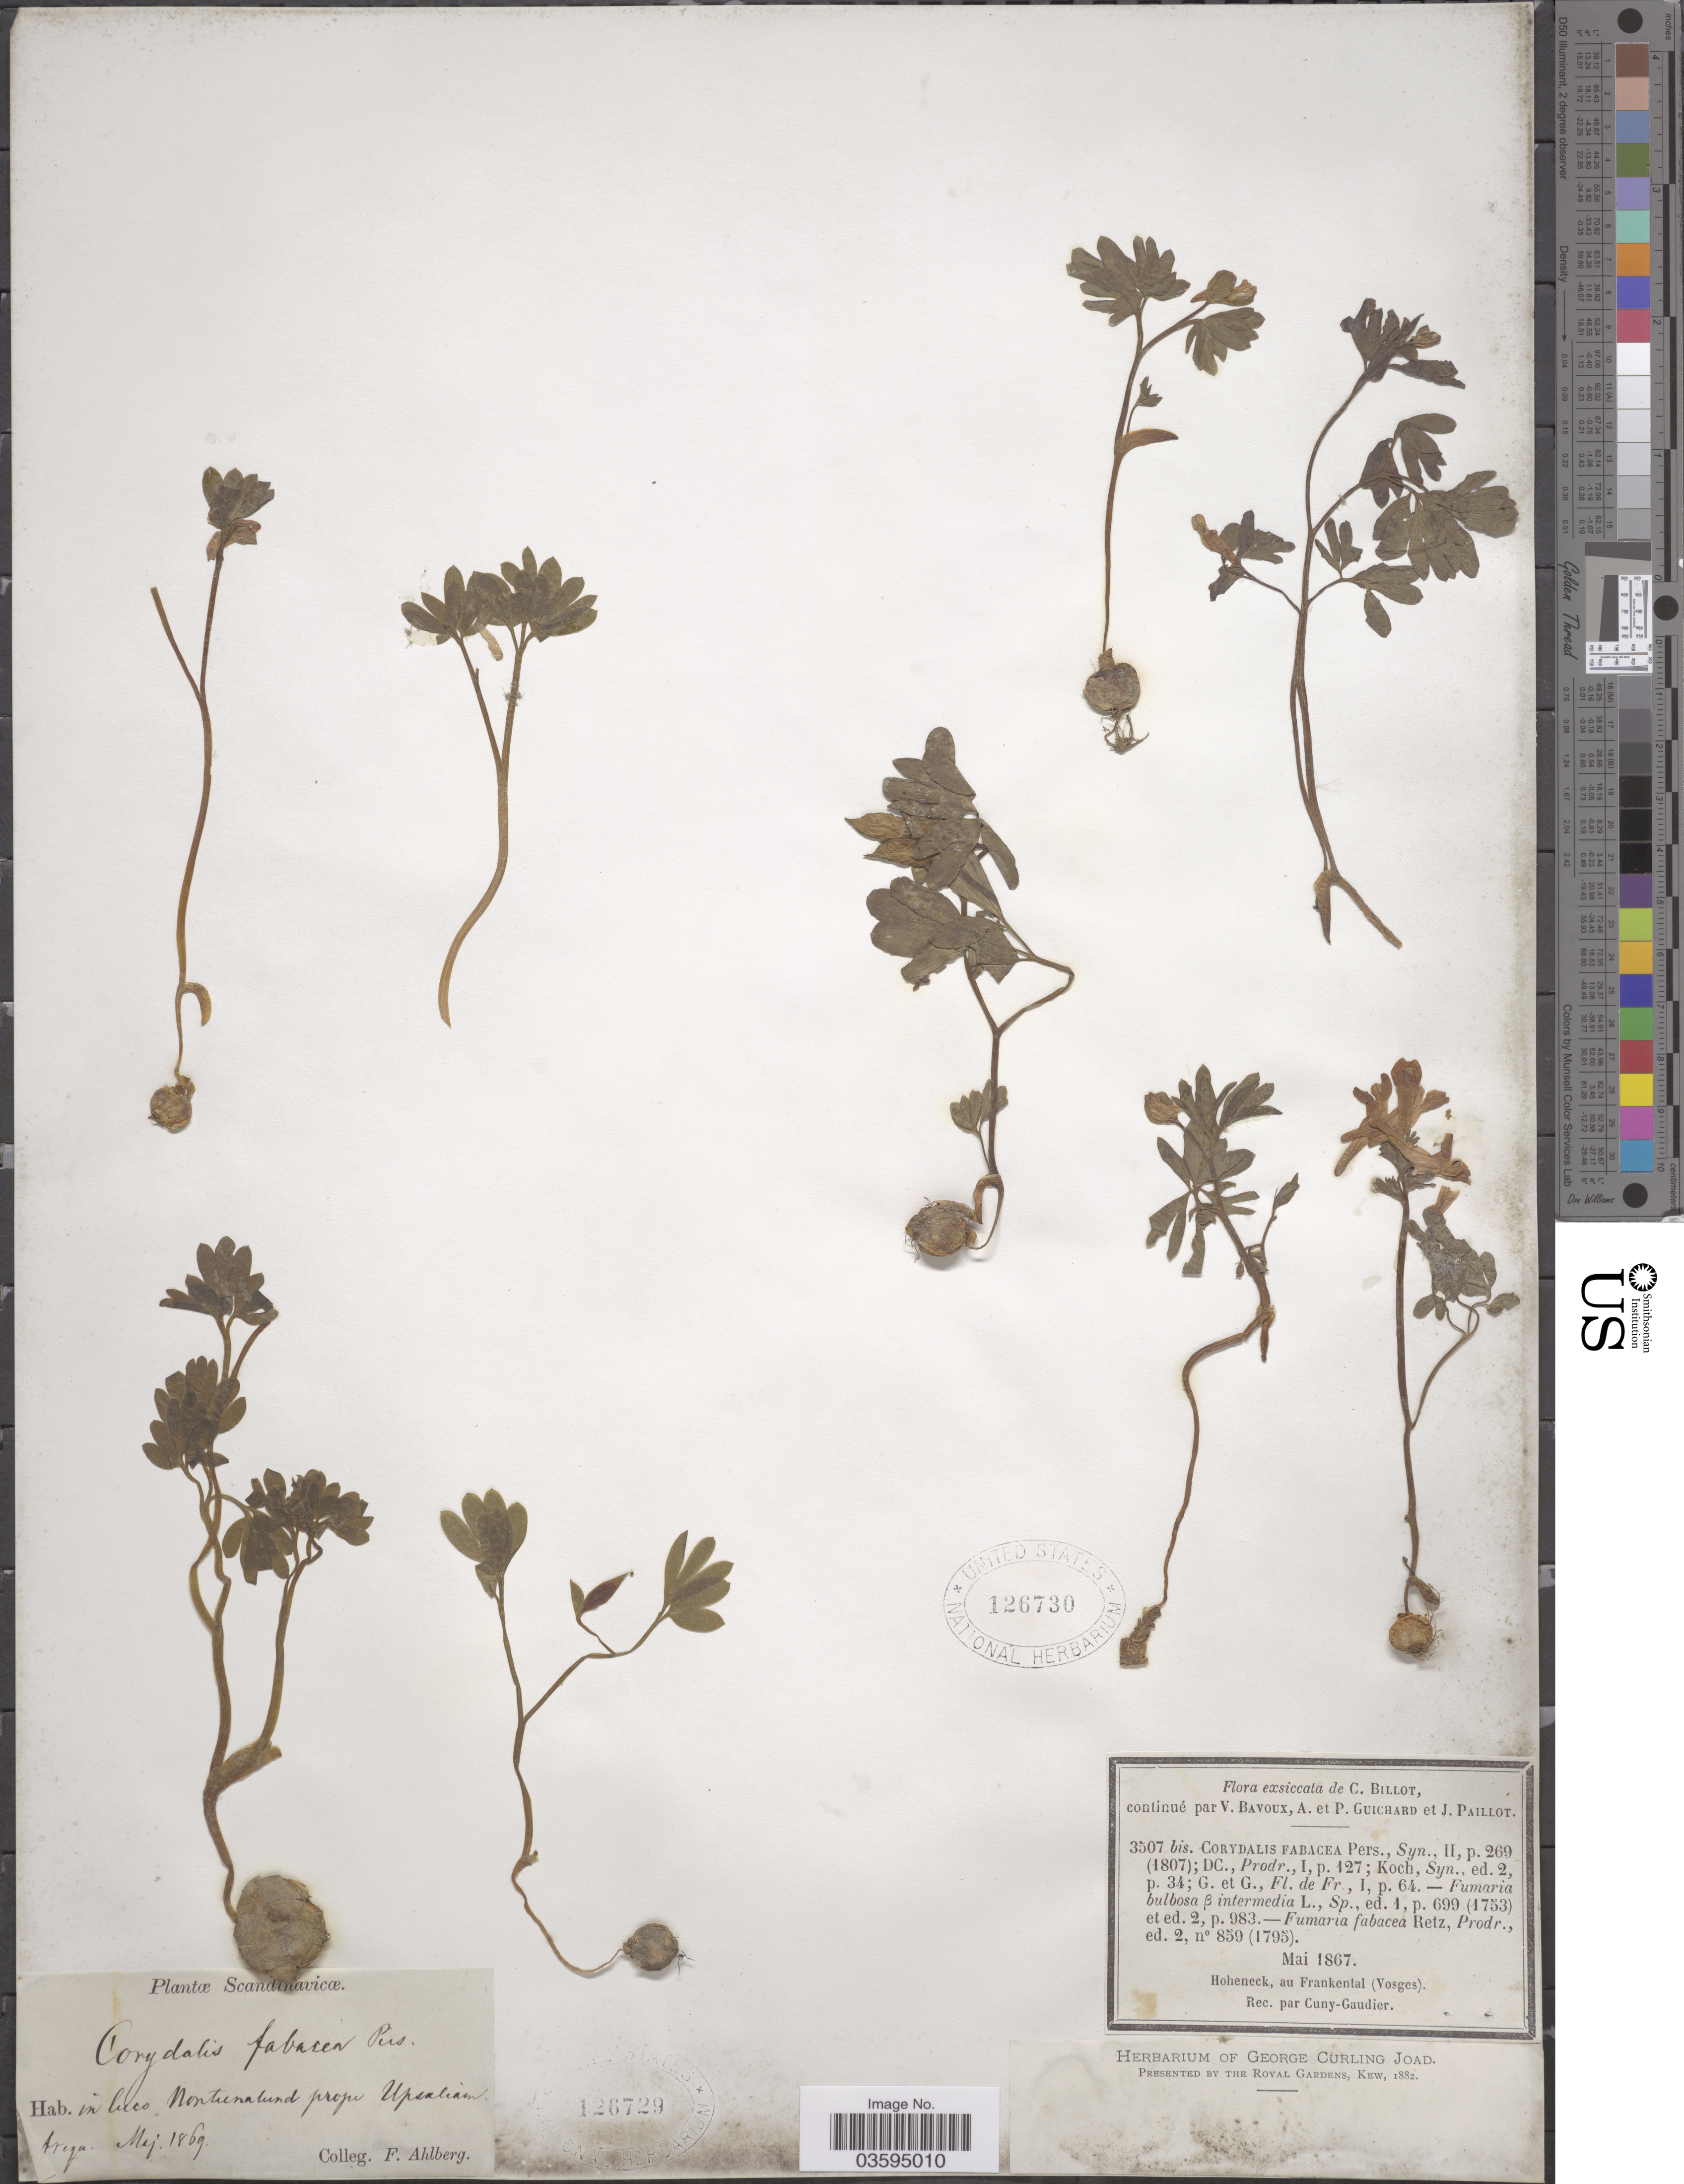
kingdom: Plantae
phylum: Tracheophyta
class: Magnoliopsida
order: Ranunculales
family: Papaveraceae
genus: Corydalis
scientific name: Corydalis fabacea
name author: (Retz.) Pers.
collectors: F. Ahlberg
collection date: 1869-05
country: Sweden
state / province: Uppsala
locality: Scandinavicœ. In luco Nortunalund prope Upsaliam frequ.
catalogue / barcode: US 126729